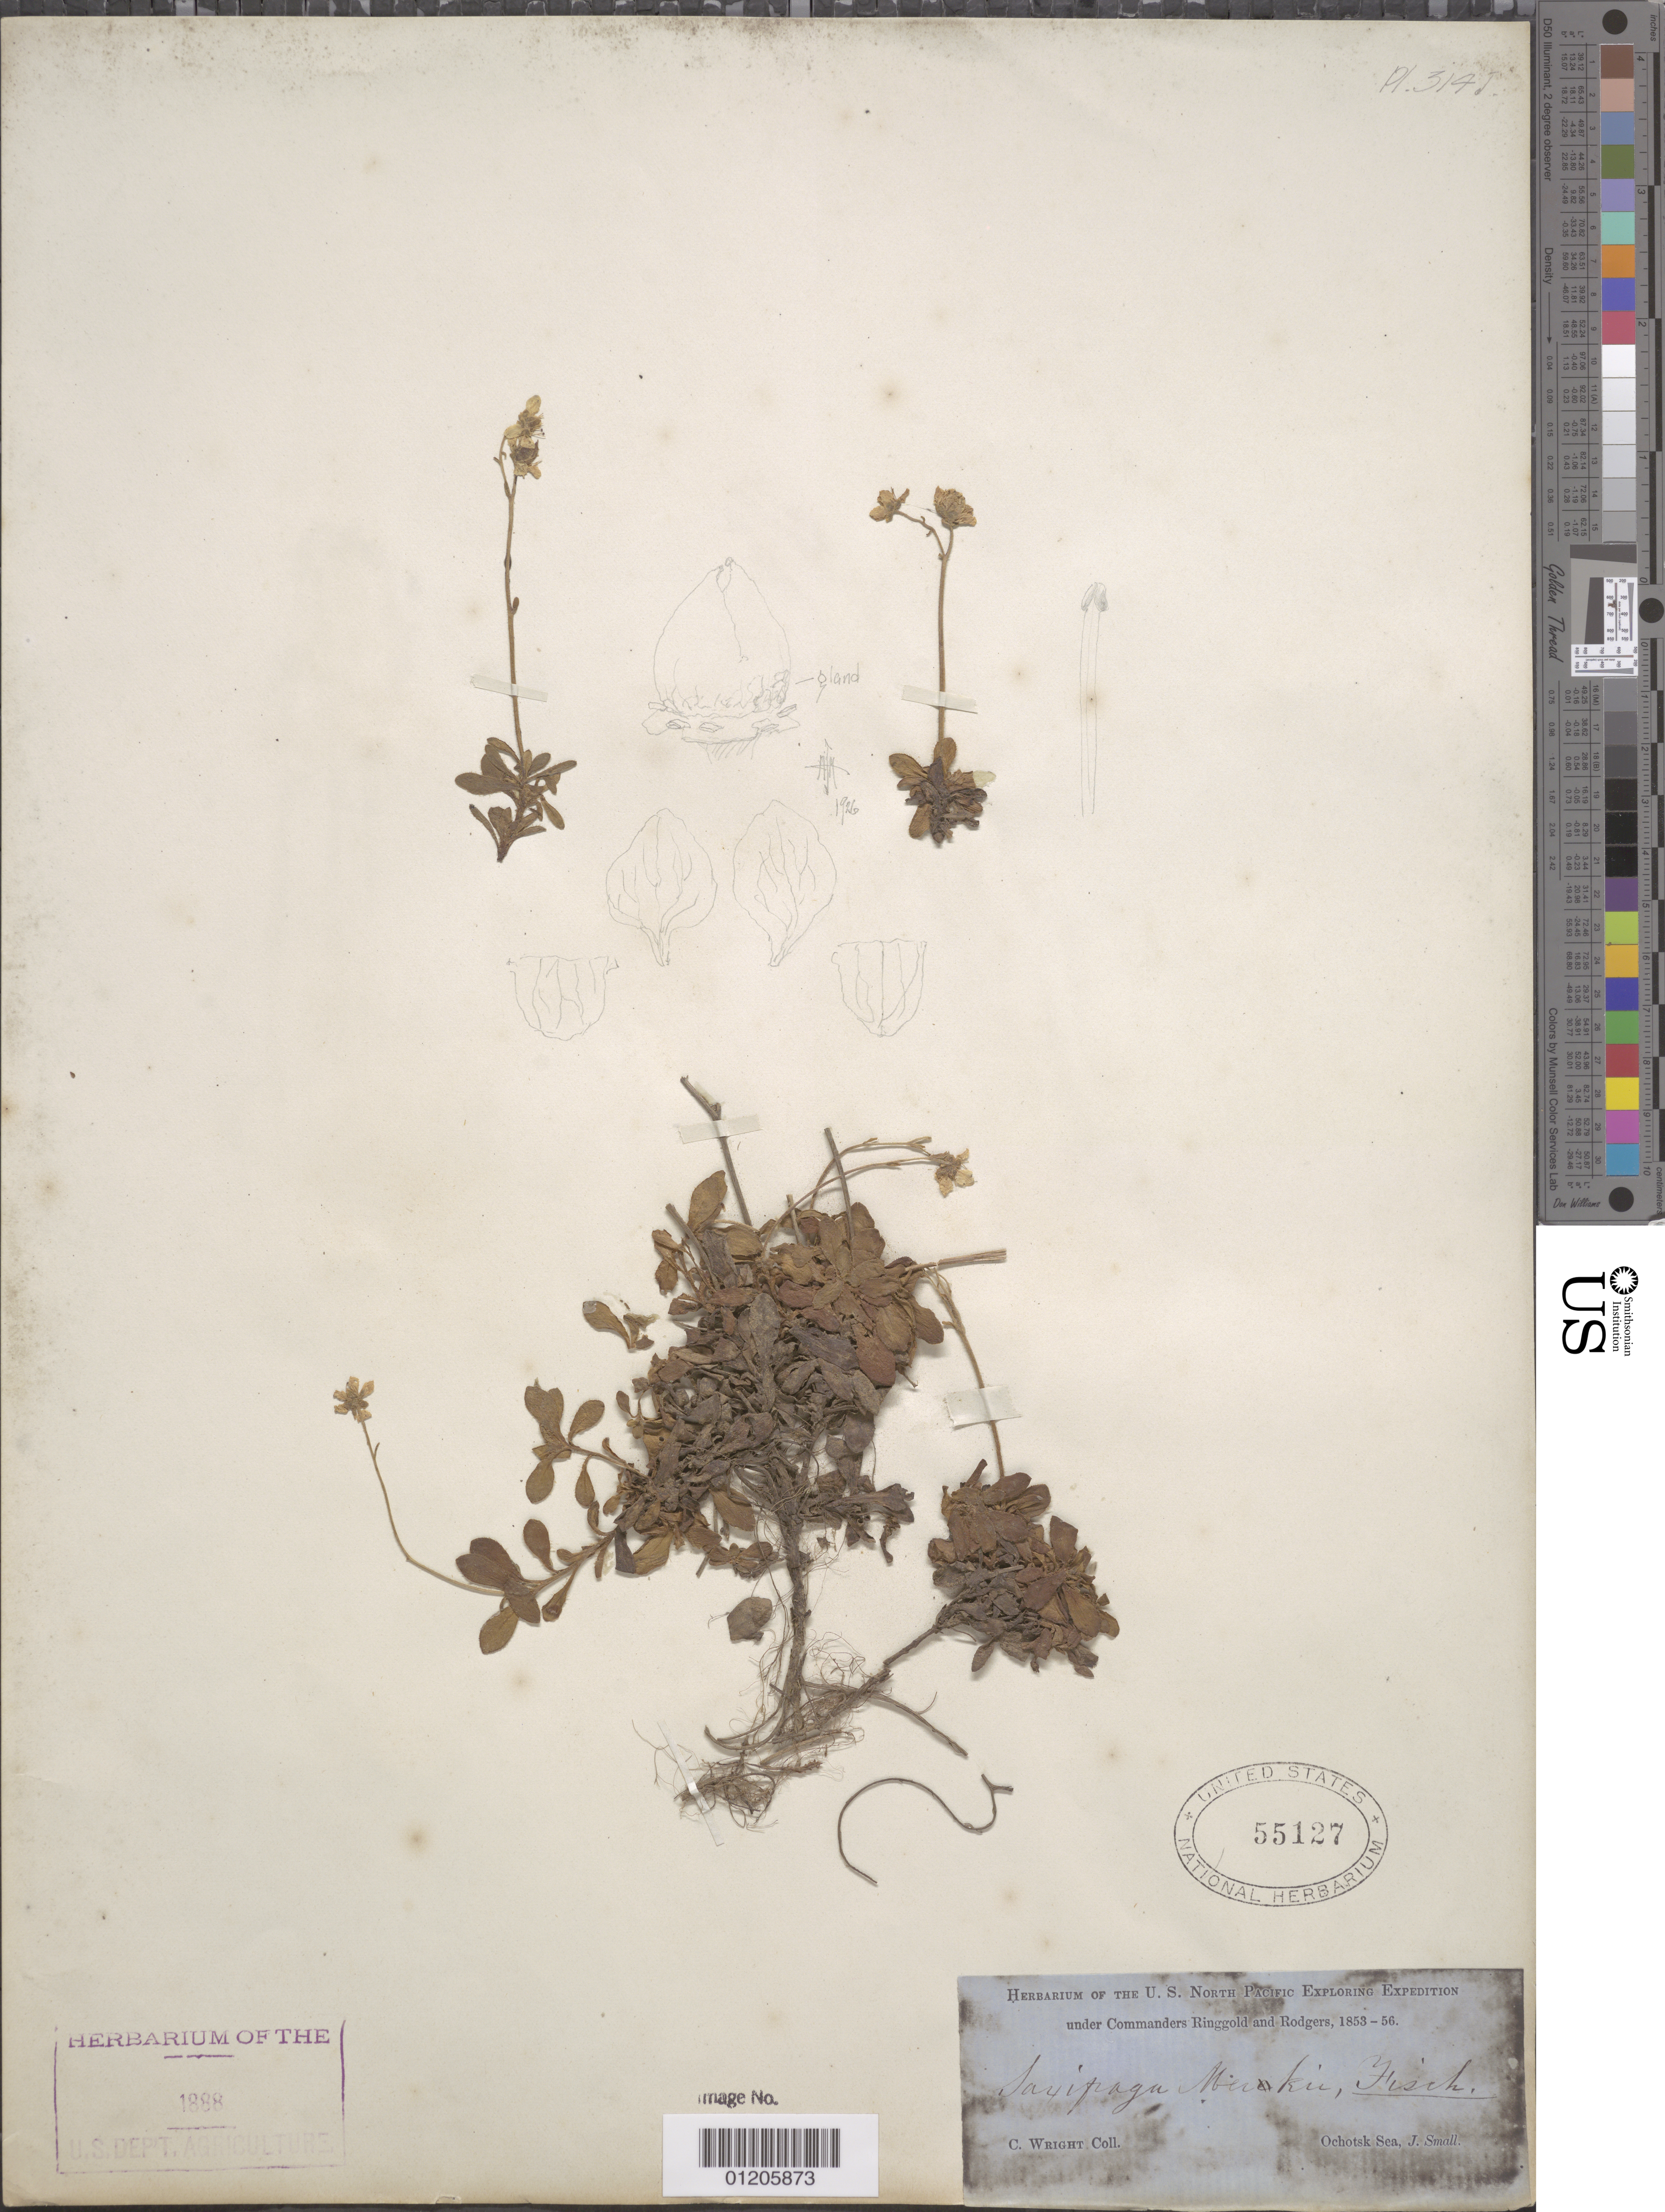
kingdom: Plantae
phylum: Tracheophyta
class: Magnoliopsida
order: Saxifragales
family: Saxifragaceae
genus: Micranthes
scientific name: Micranthes merkii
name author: (Fisch. ex Sternb.) Elven & D.F. Murray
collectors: C. Wright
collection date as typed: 1853 to -- --- 1856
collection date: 1853/1856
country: Russian Federation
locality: Ochotsk Sea.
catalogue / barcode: US 55127